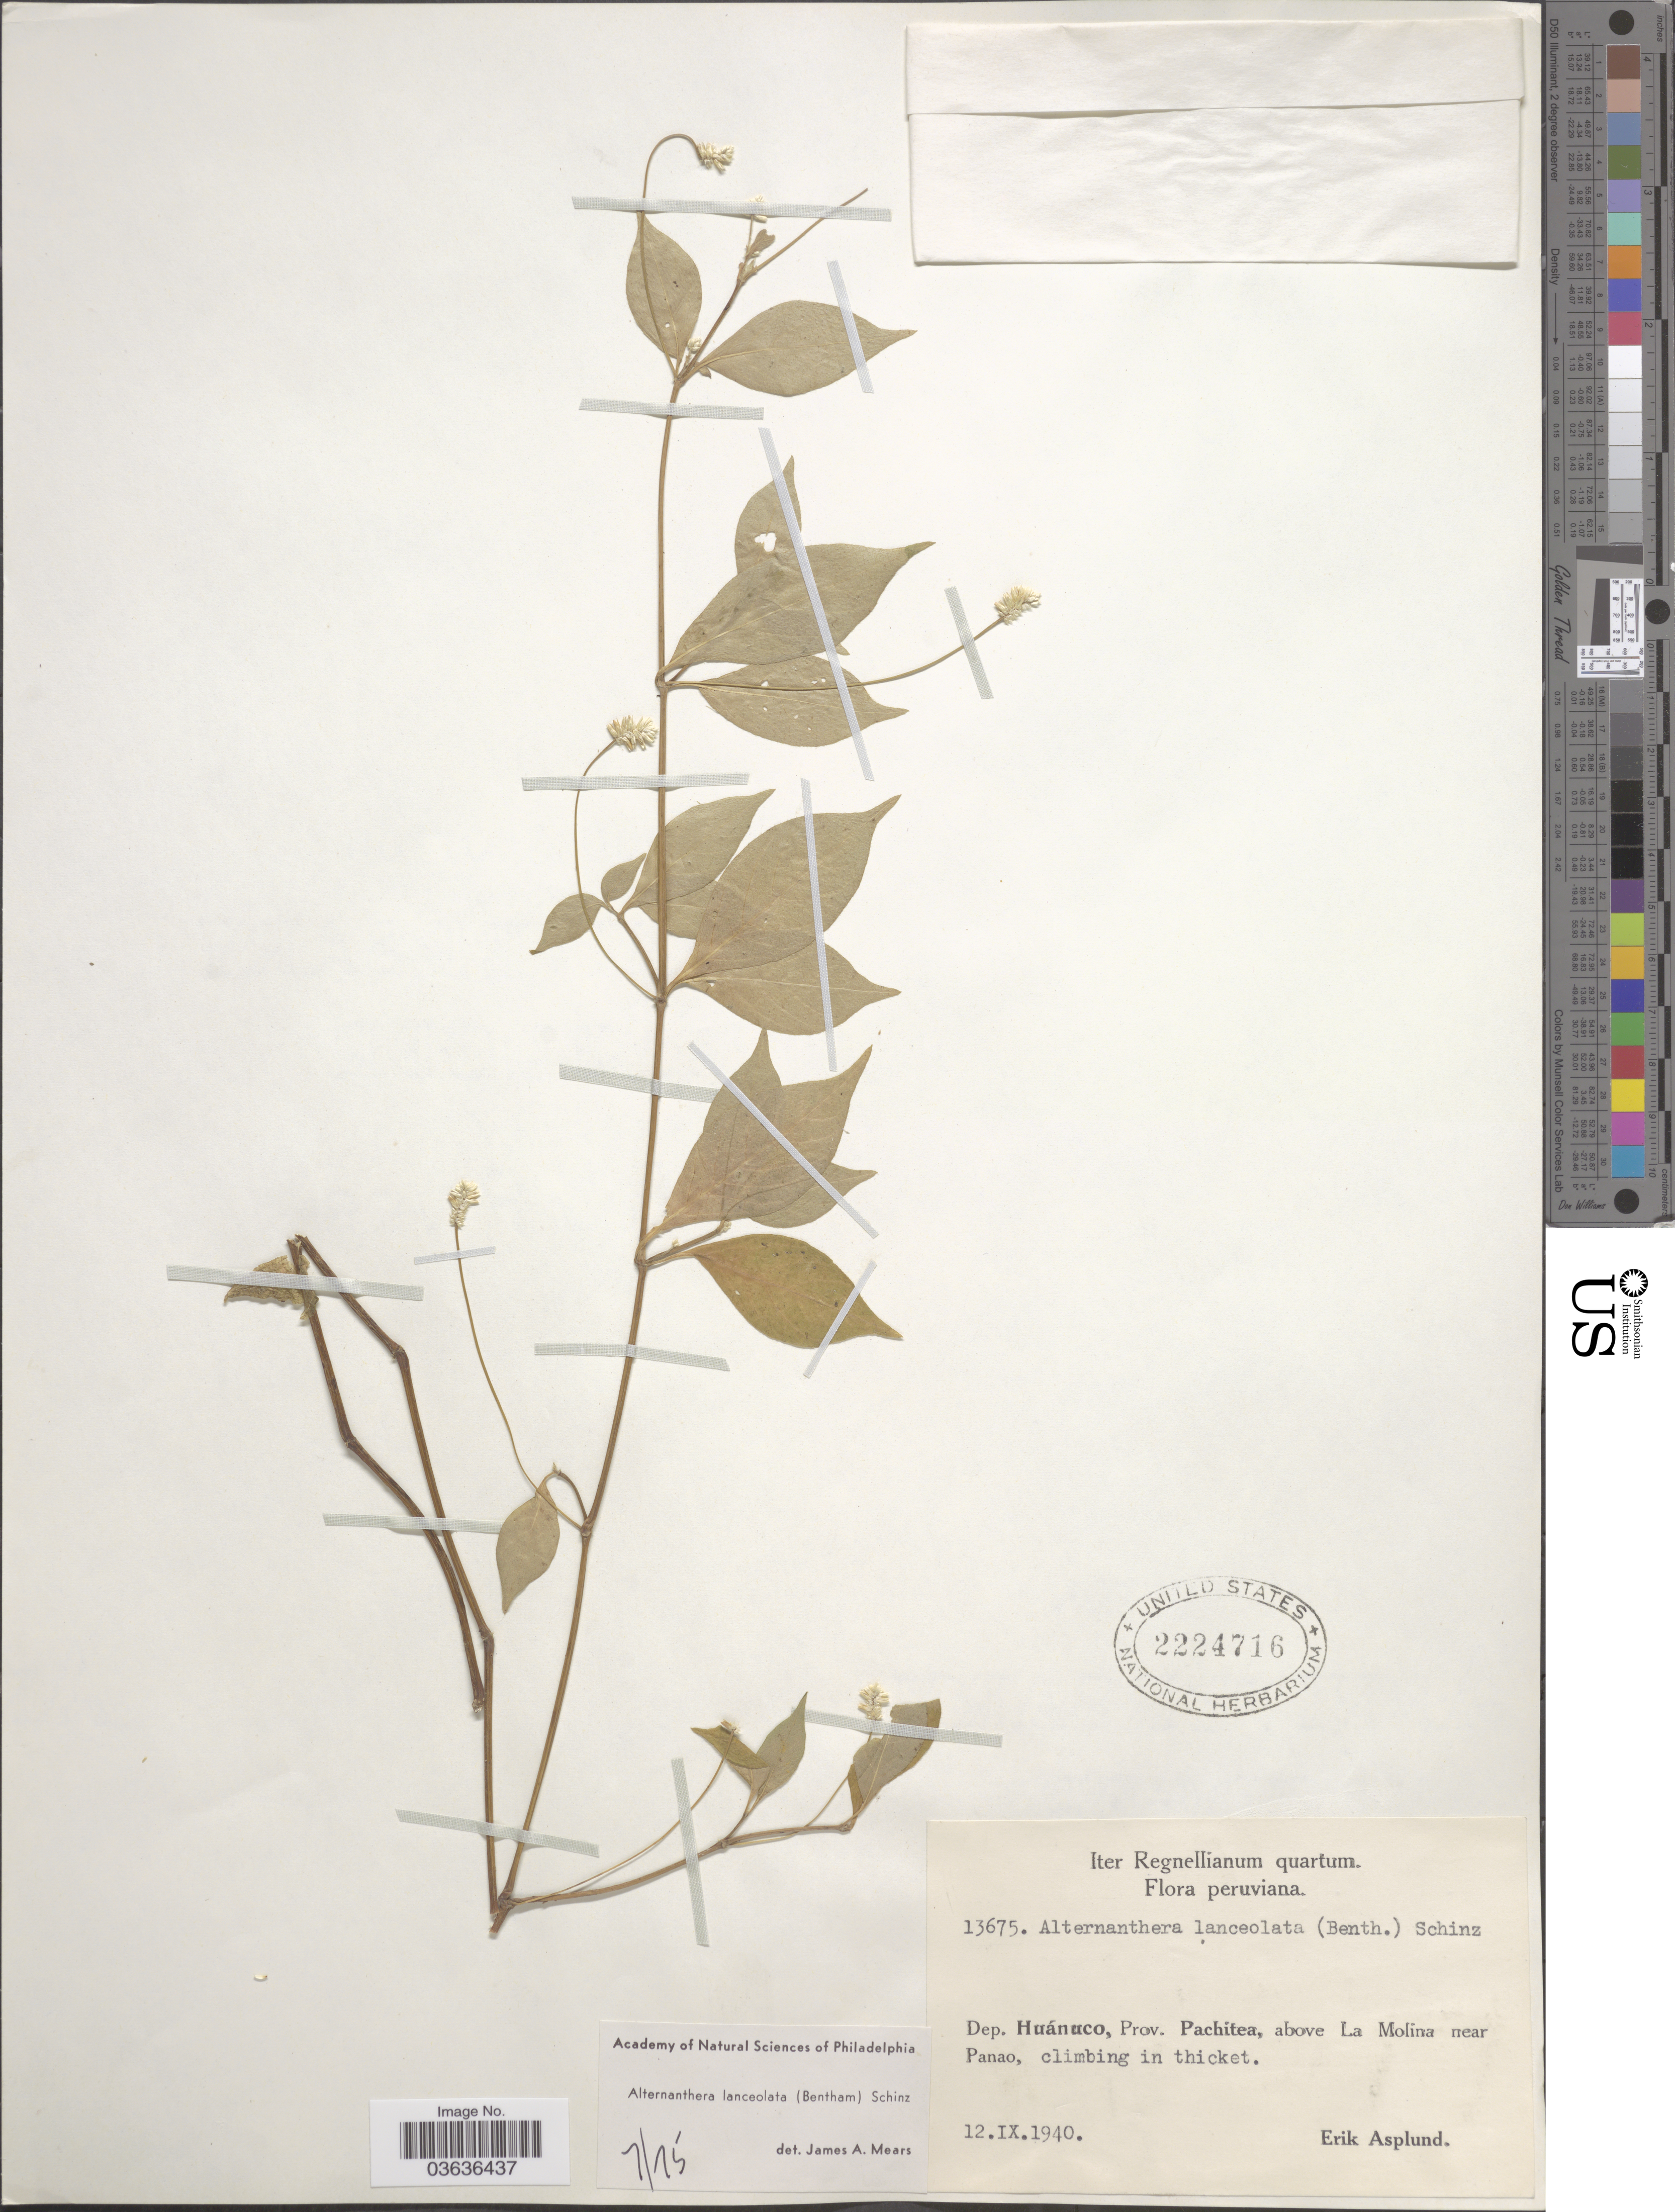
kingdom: Plantae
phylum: Tracheophyta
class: Magnoliopsida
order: Caryophyllales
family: Amaranthaceae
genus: Alternanthera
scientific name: Alternanthera lanceolata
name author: (Benth.) Schinz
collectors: E. Asplund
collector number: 13675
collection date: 1940-09-12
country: Peru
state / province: Huánuco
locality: Dep. Huánuco, Prov. Pachitea, above La Molina near Panao.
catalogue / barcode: US 2224716